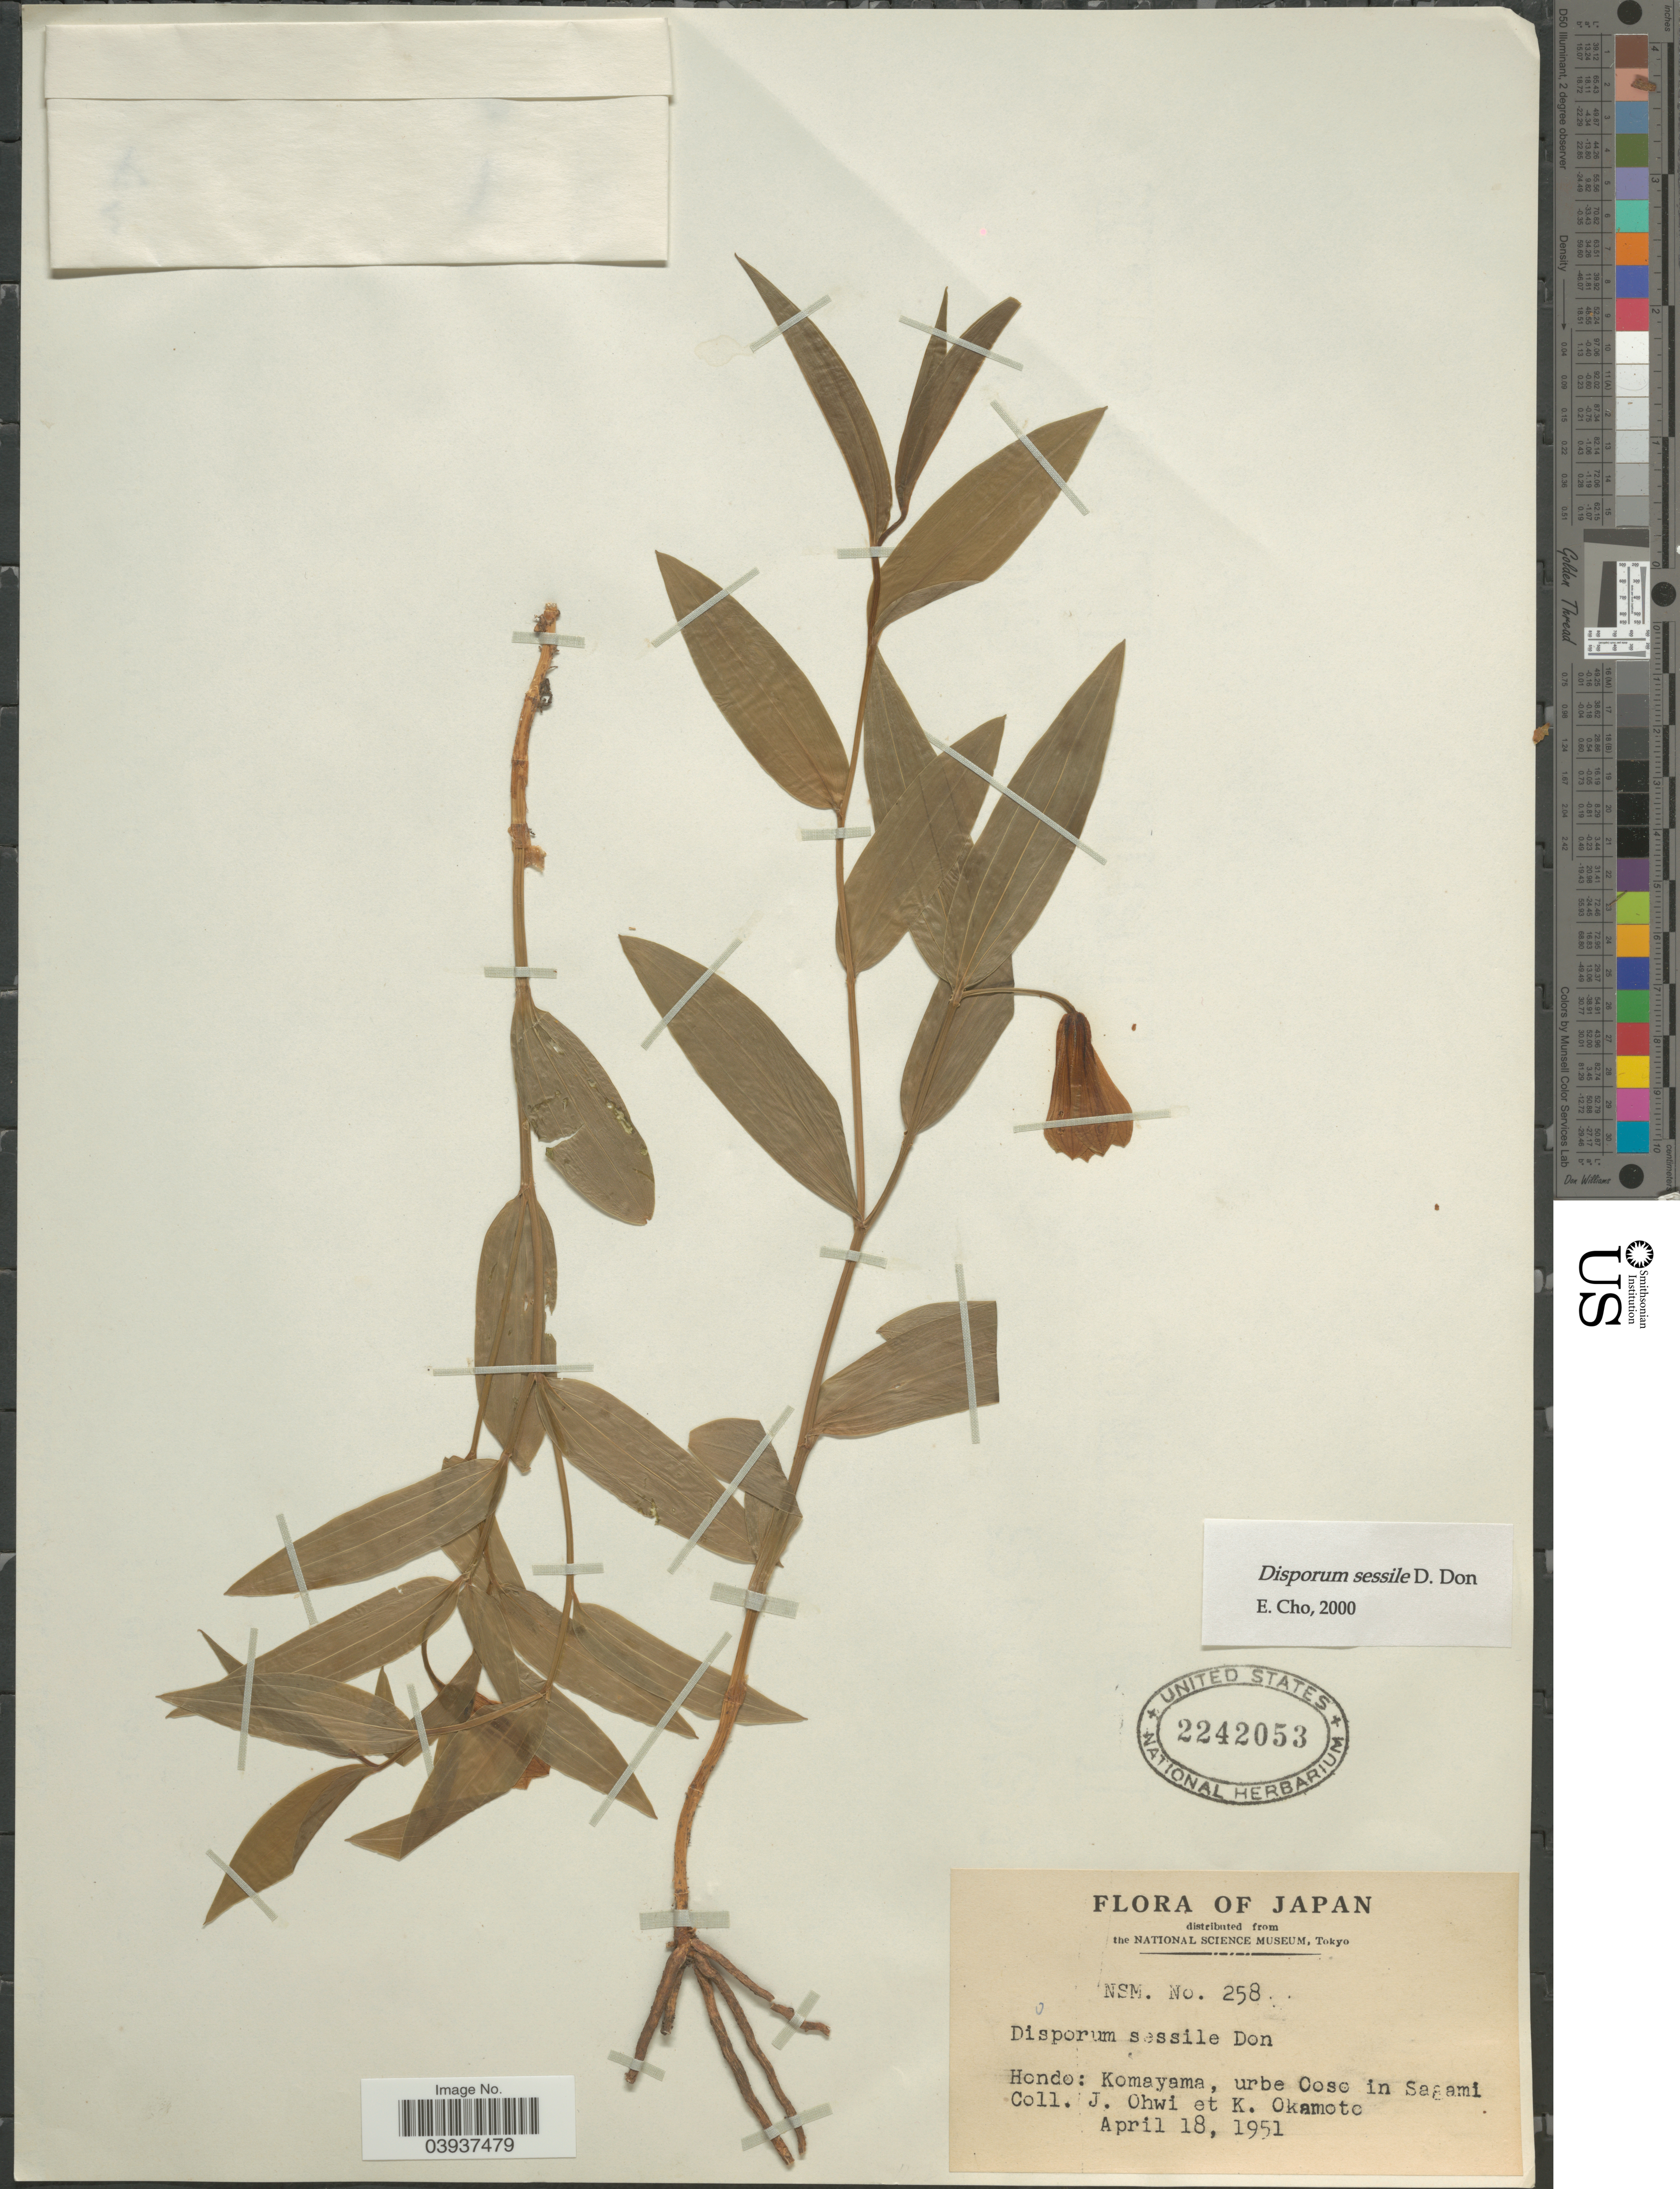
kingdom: Plantae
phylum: Tracheophyta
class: Liliopsida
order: Liliales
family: Colchicaceae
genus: Disporum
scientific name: Disporum sessile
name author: D. Don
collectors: J. Ohwi & K. Okamoto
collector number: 258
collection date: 1951-04-18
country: Japan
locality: Hondo: Komayama, urbe Ooso in Sagami.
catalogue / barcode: US 2242053